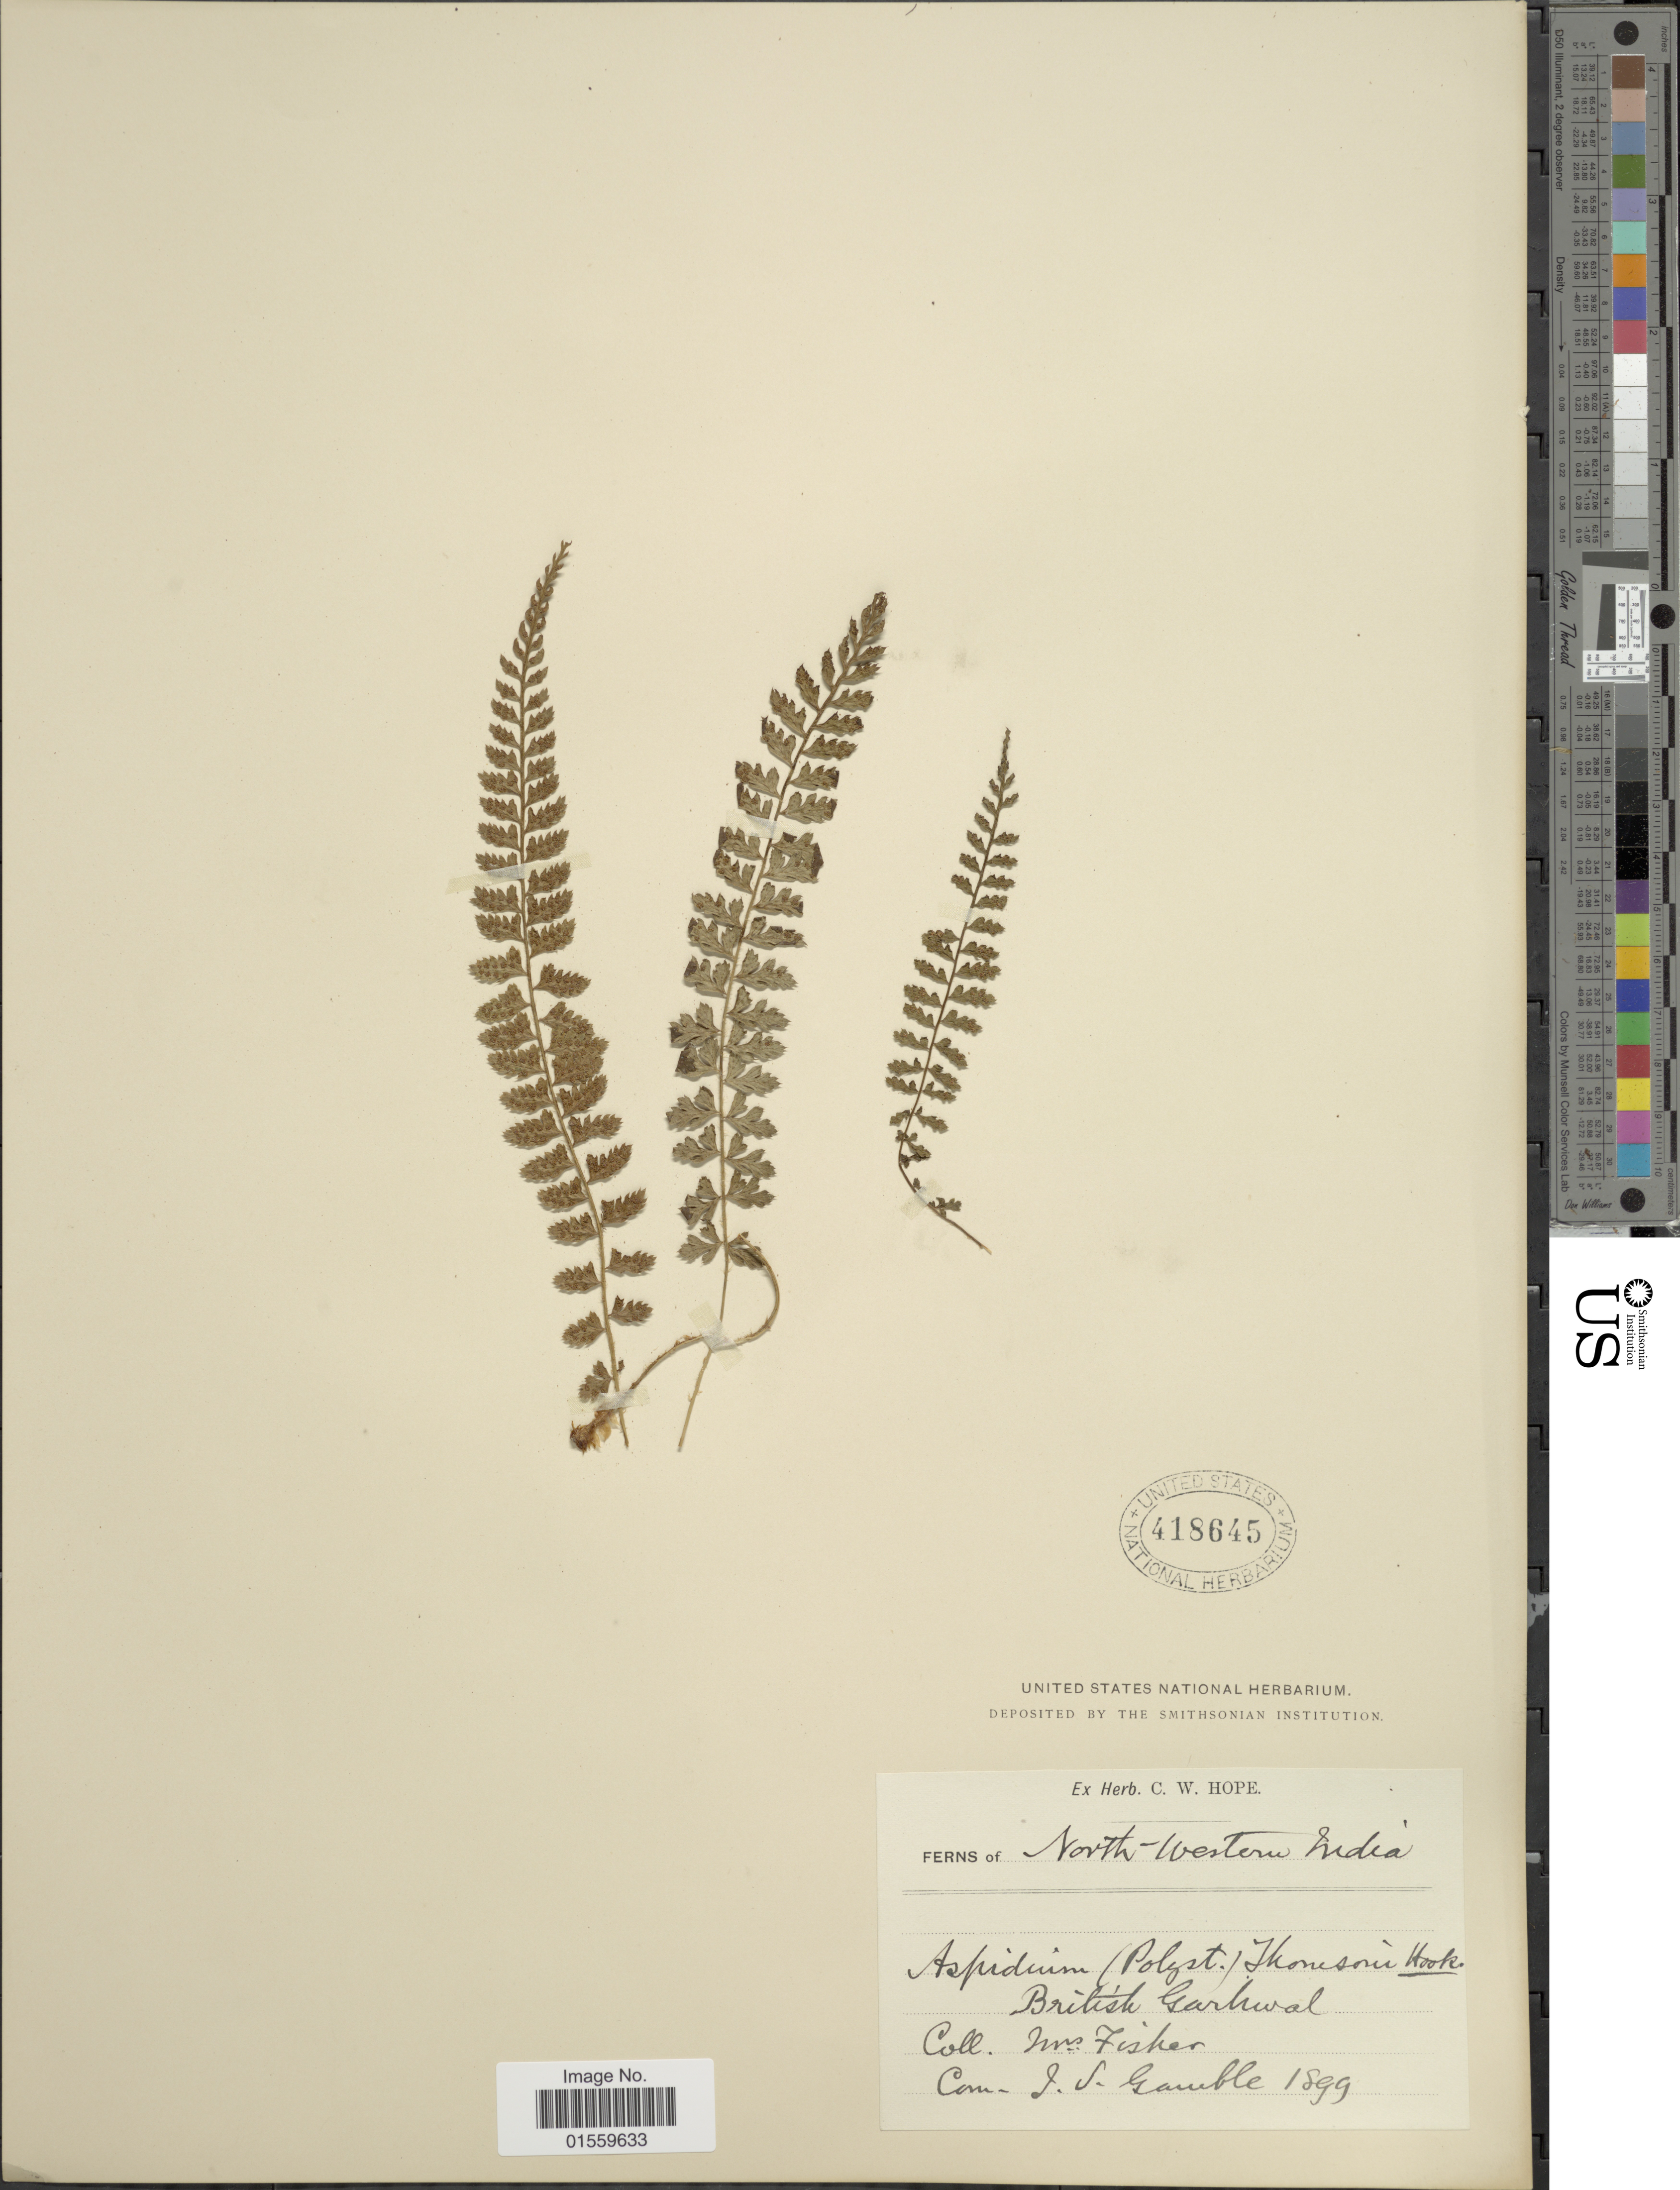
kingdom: Plantae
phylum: Tracheophyta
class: Polypodiopsida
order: Polypodiales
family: Dryopteridaceae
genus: Polystichum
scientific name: Polystichum thomsonii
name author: (Hook. f.) Bedd.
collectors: Fisher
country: India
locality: North-Western India, British Garhwal.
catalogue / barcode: US 418645